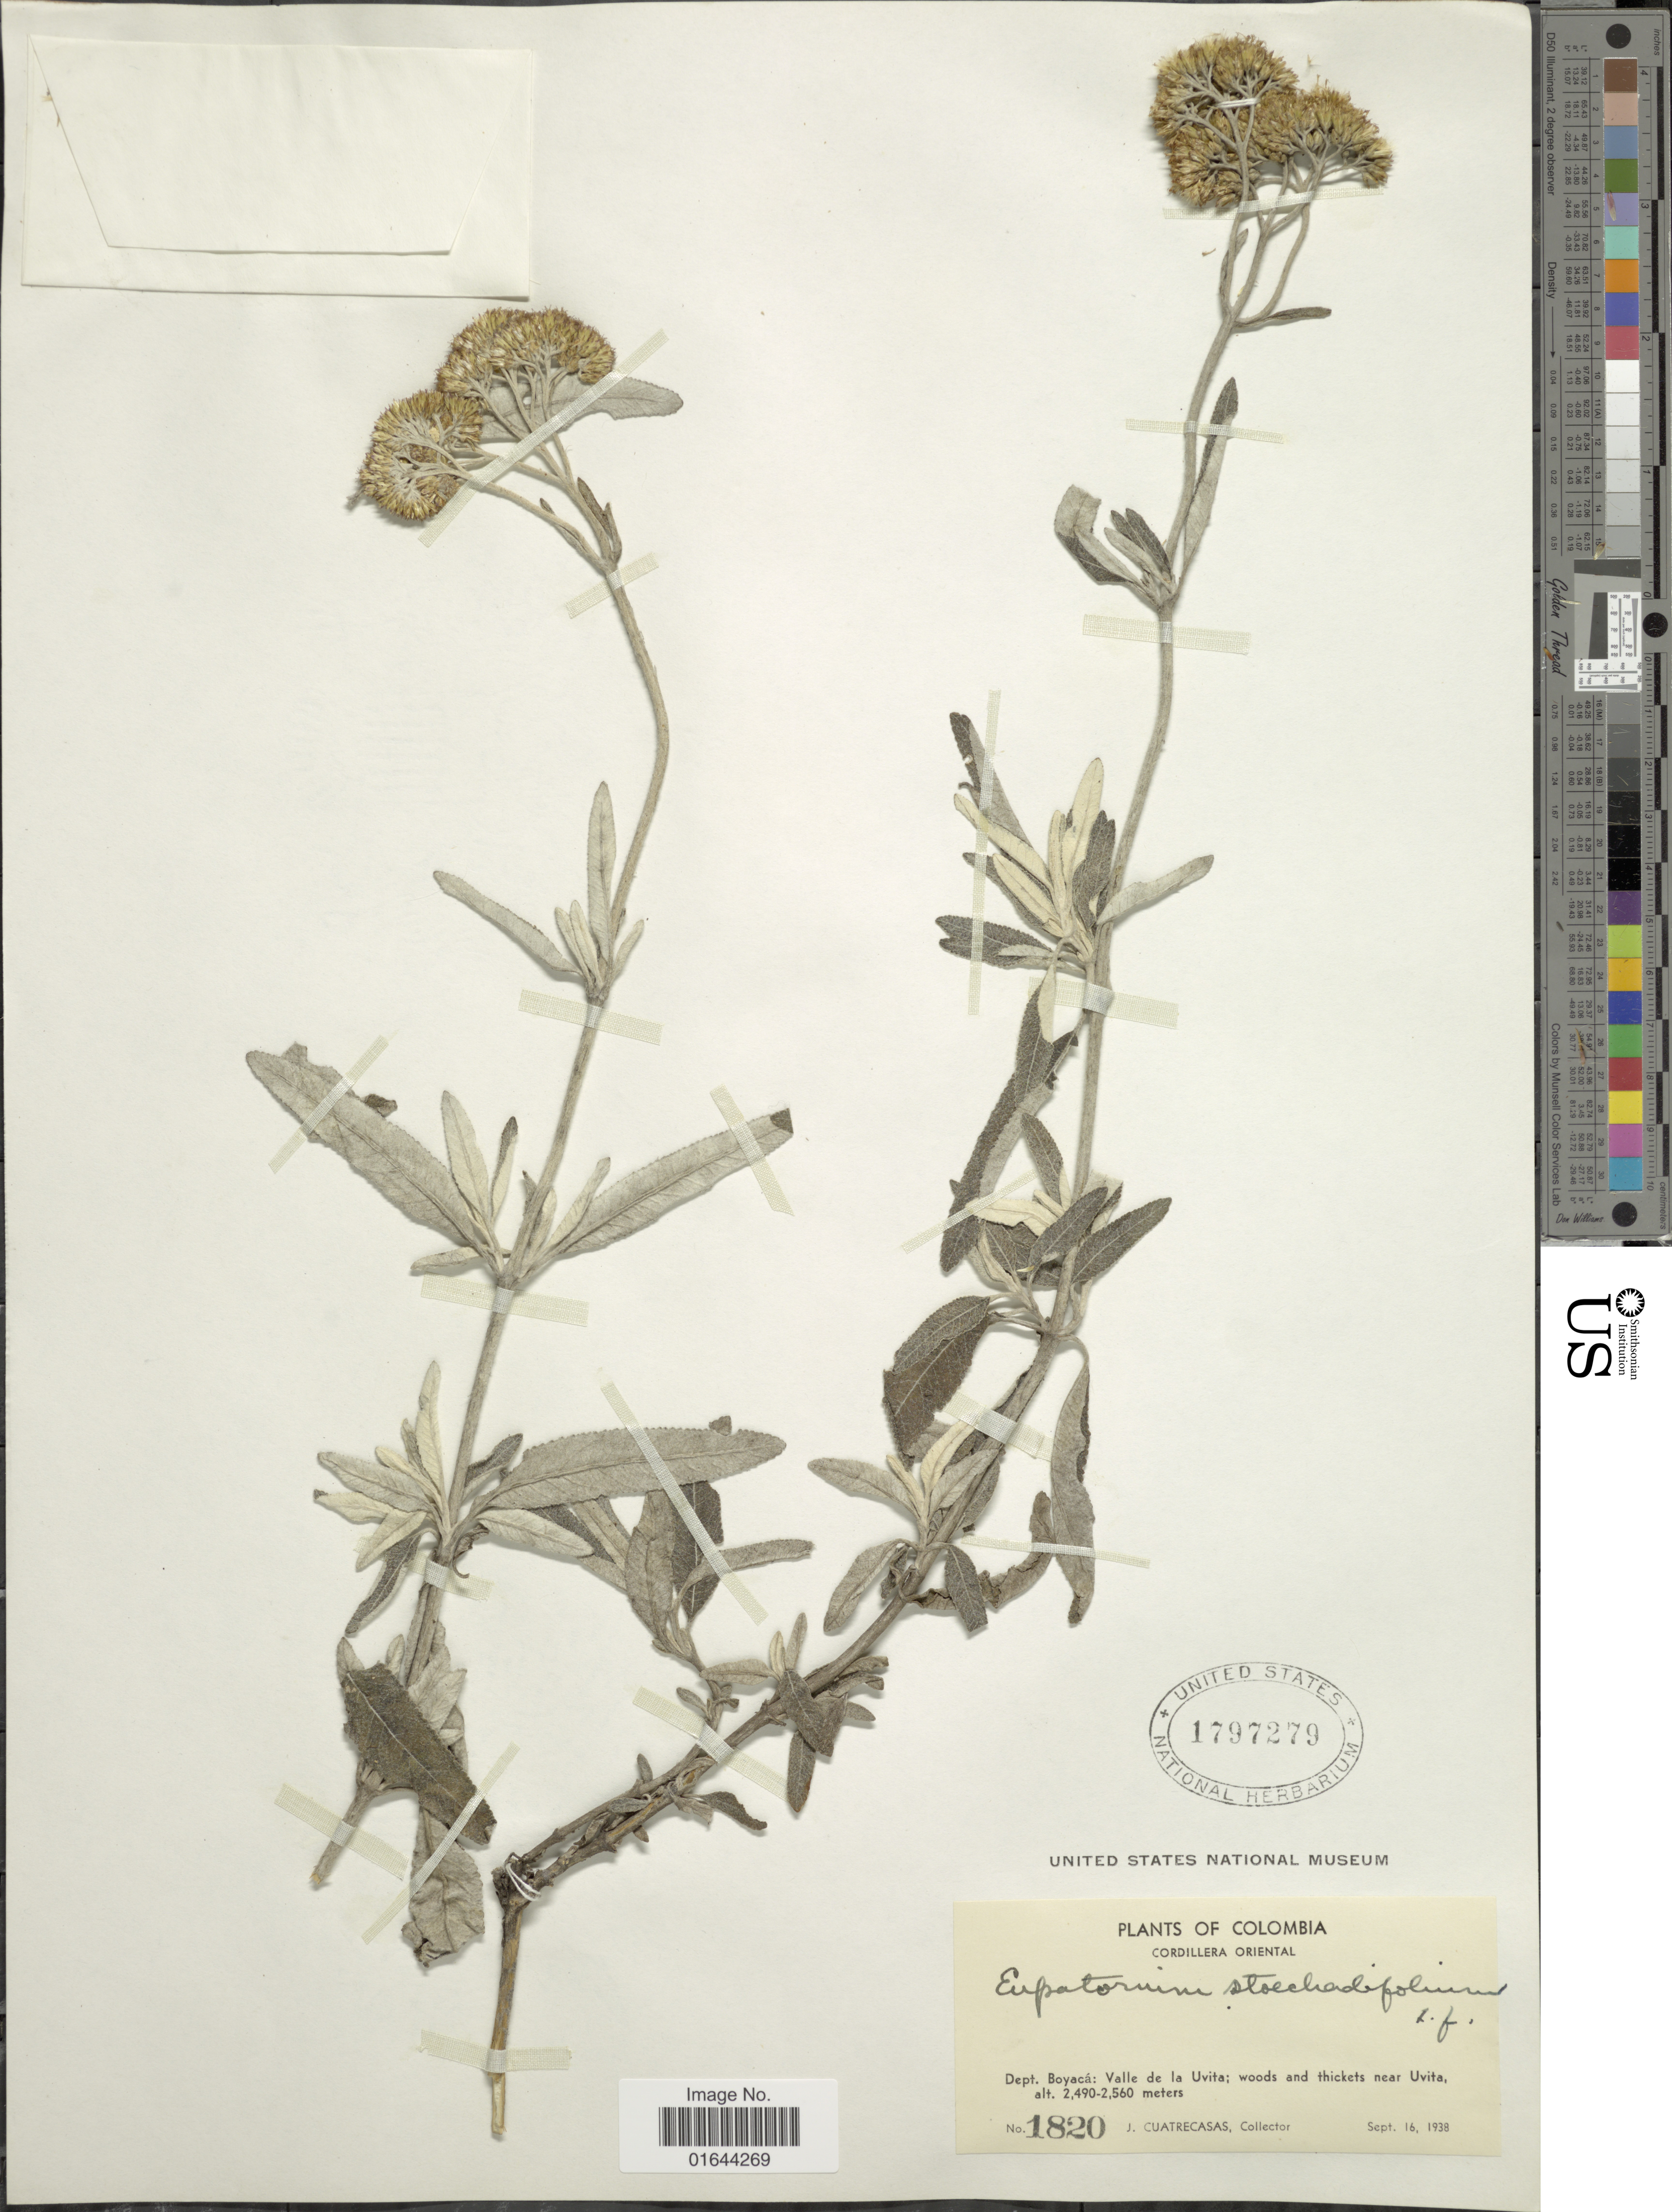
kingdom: Plantae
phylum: Tracheophyta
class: Magnoliopsida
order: Asterales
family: Asteraceae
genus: Lourteigia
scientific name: Lourteigia stoechadifolia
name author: (L. f.) R.M. King & H. Rob.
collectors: J. Cuatrecasas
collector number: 1820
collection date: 1938-09-16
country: Colombia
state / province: Boyacá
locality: Dept. Boyaca: Valle de la Uvita, woods and thicktes near Uvita.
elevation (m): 2490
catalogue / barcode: US 1797279